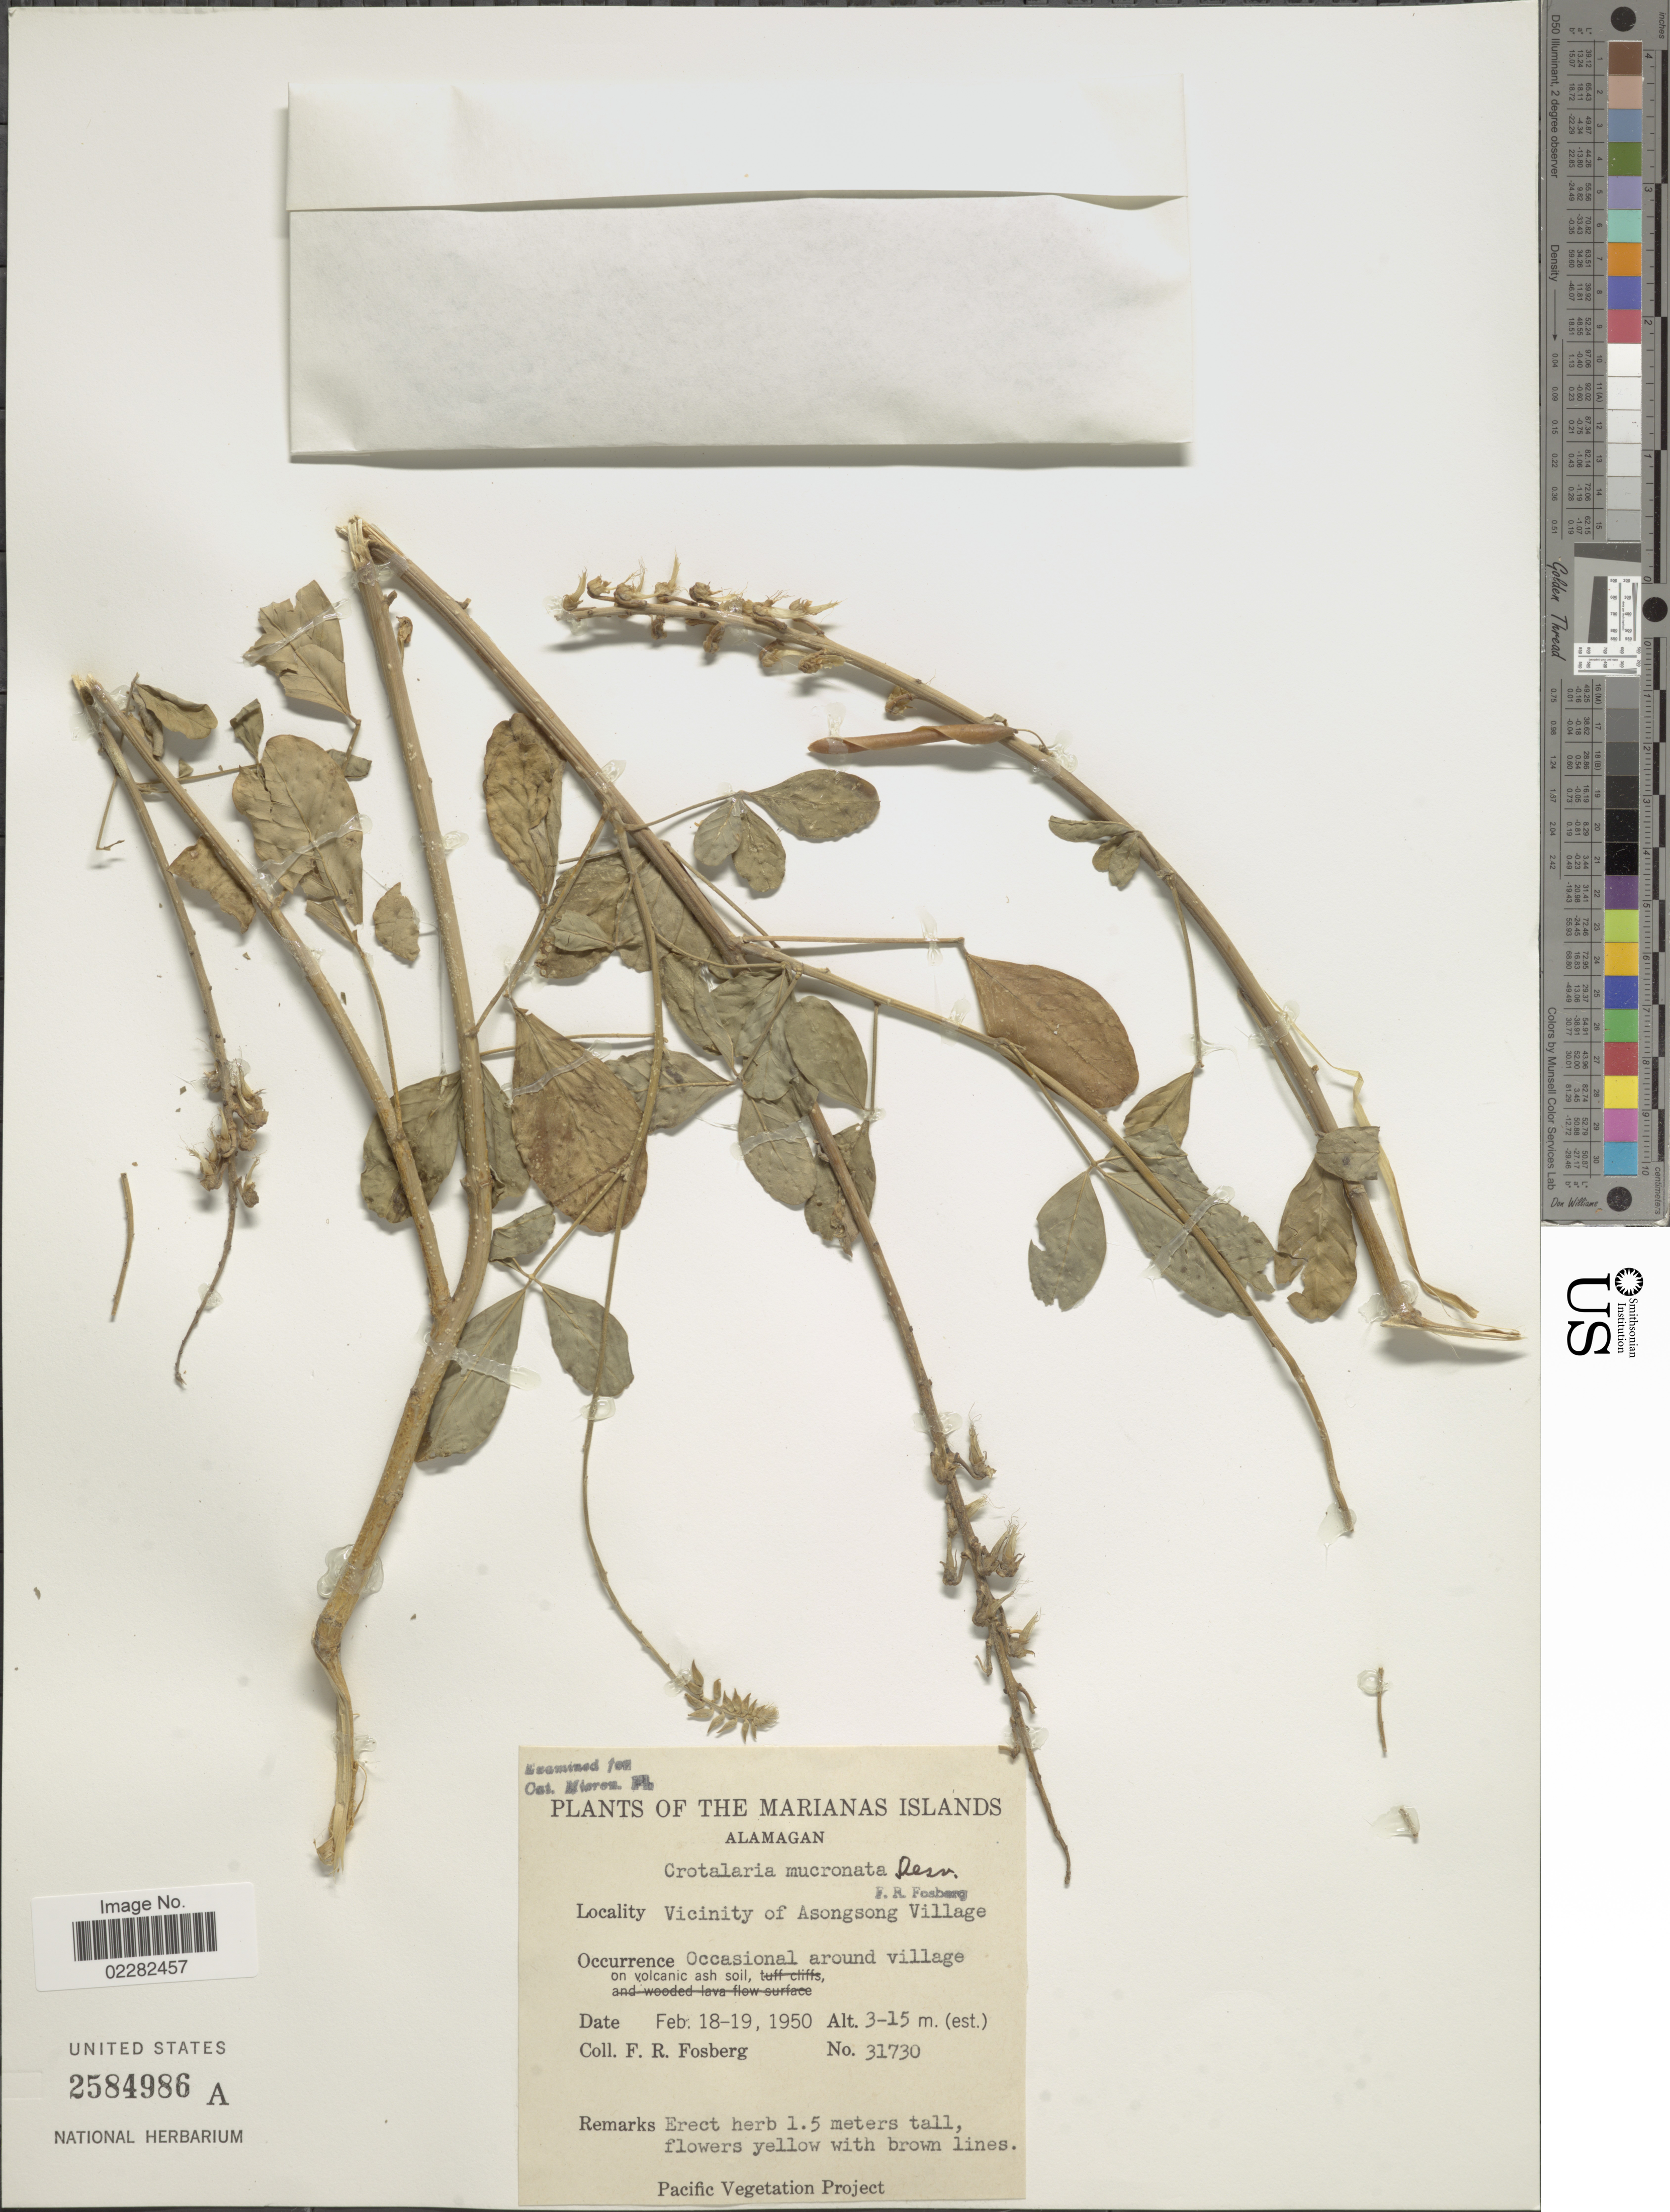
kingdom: Plantae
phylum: Tracheophyta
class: Magnoliopsida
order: Fabales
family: Fabaceae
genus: Crotalaria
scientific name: Crotalaria pallida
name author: Aiton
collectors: F. R. Fosberg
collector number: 31730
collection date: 1950-02-18/1950-02-19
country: Northern Mariana Islands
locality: Alamagan, Vicinity of Asongsong Village, Marianas Islands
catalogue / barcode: US 2584986A